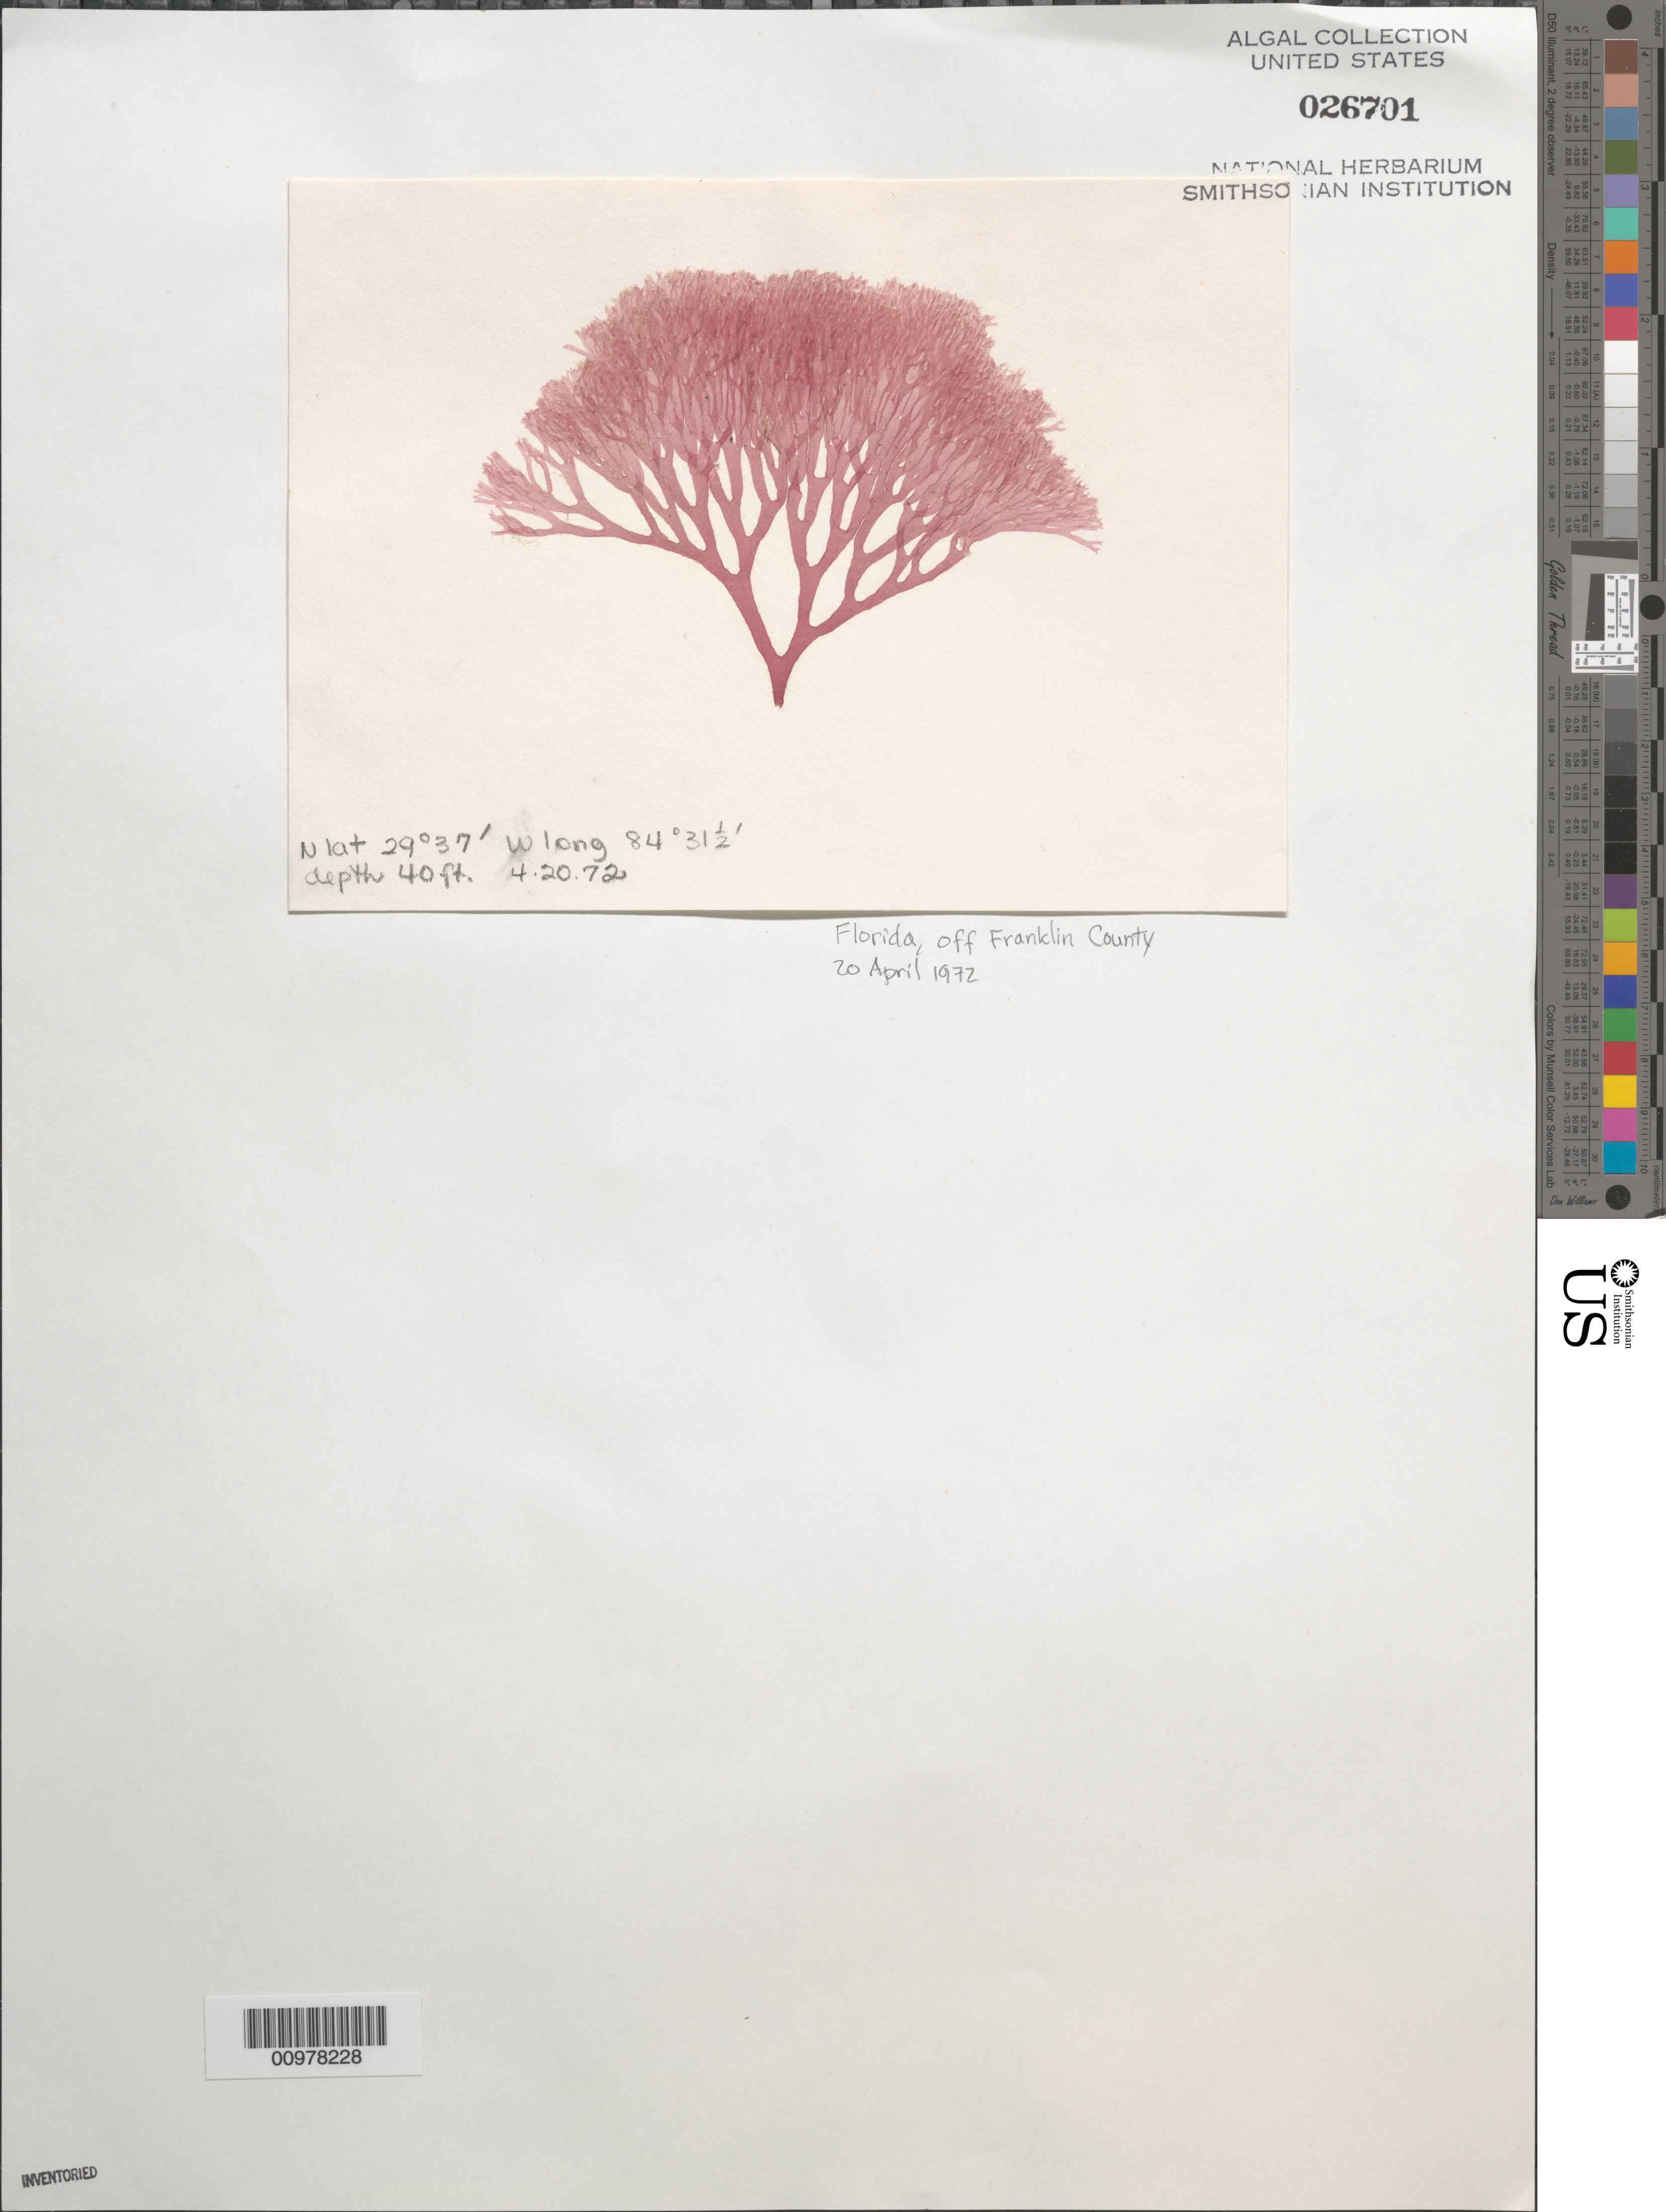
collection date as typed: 20 Apr 1972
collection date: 1972-04-20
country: United States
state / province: Florida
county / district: Franklin County / Gulf County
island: St. George Island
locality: Gulf of Mexico off St. George Island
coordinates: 29 37'N, 84 31 1/2'W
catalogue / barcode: US 26701